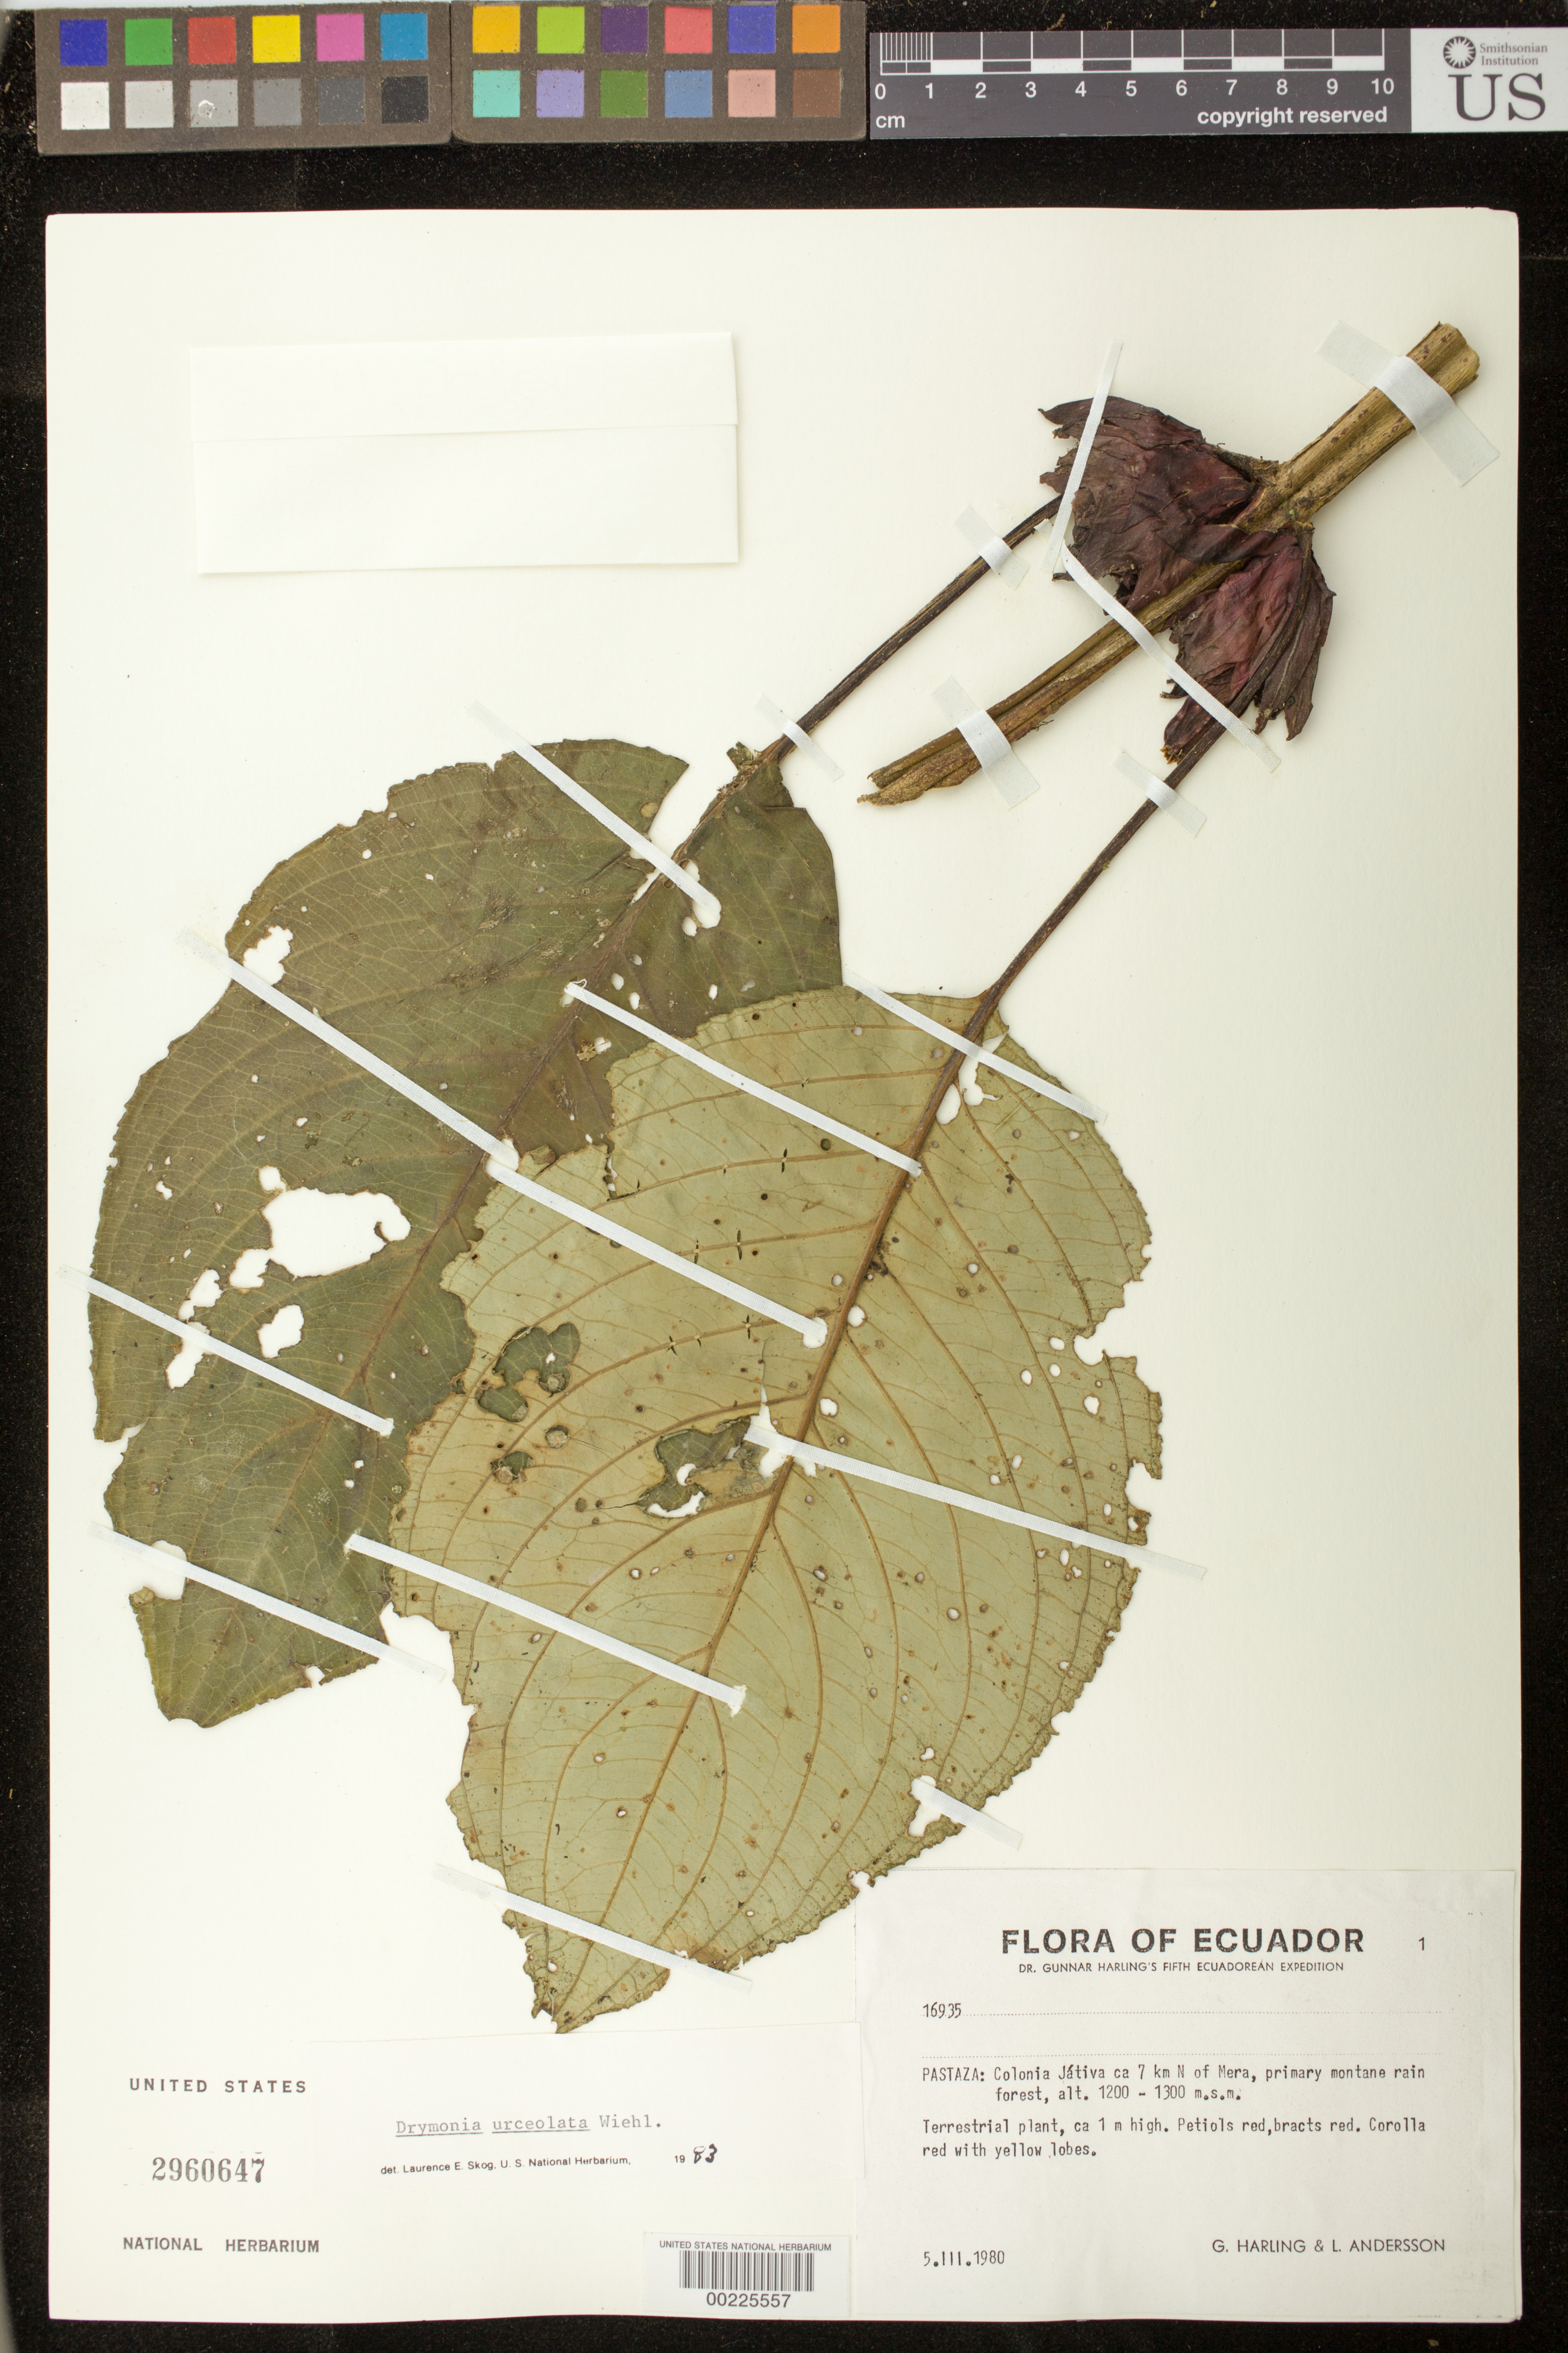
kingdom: Plantae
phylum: Tracheophyta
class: Magnoliopsida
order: Lamiales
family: Gesneriaceae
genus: Drymonia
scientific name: Drymonia urceolata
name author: Wiehler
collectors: G. Harling & L. Andersson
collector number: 16935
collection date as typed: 05 Mar 1980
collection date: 1980-03-05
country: Ecuador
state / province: Pastaza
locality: Colonia Jativa about 7 km N of Mera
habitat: Primary montane rain forest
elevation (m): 1200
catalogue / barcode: US 2960647